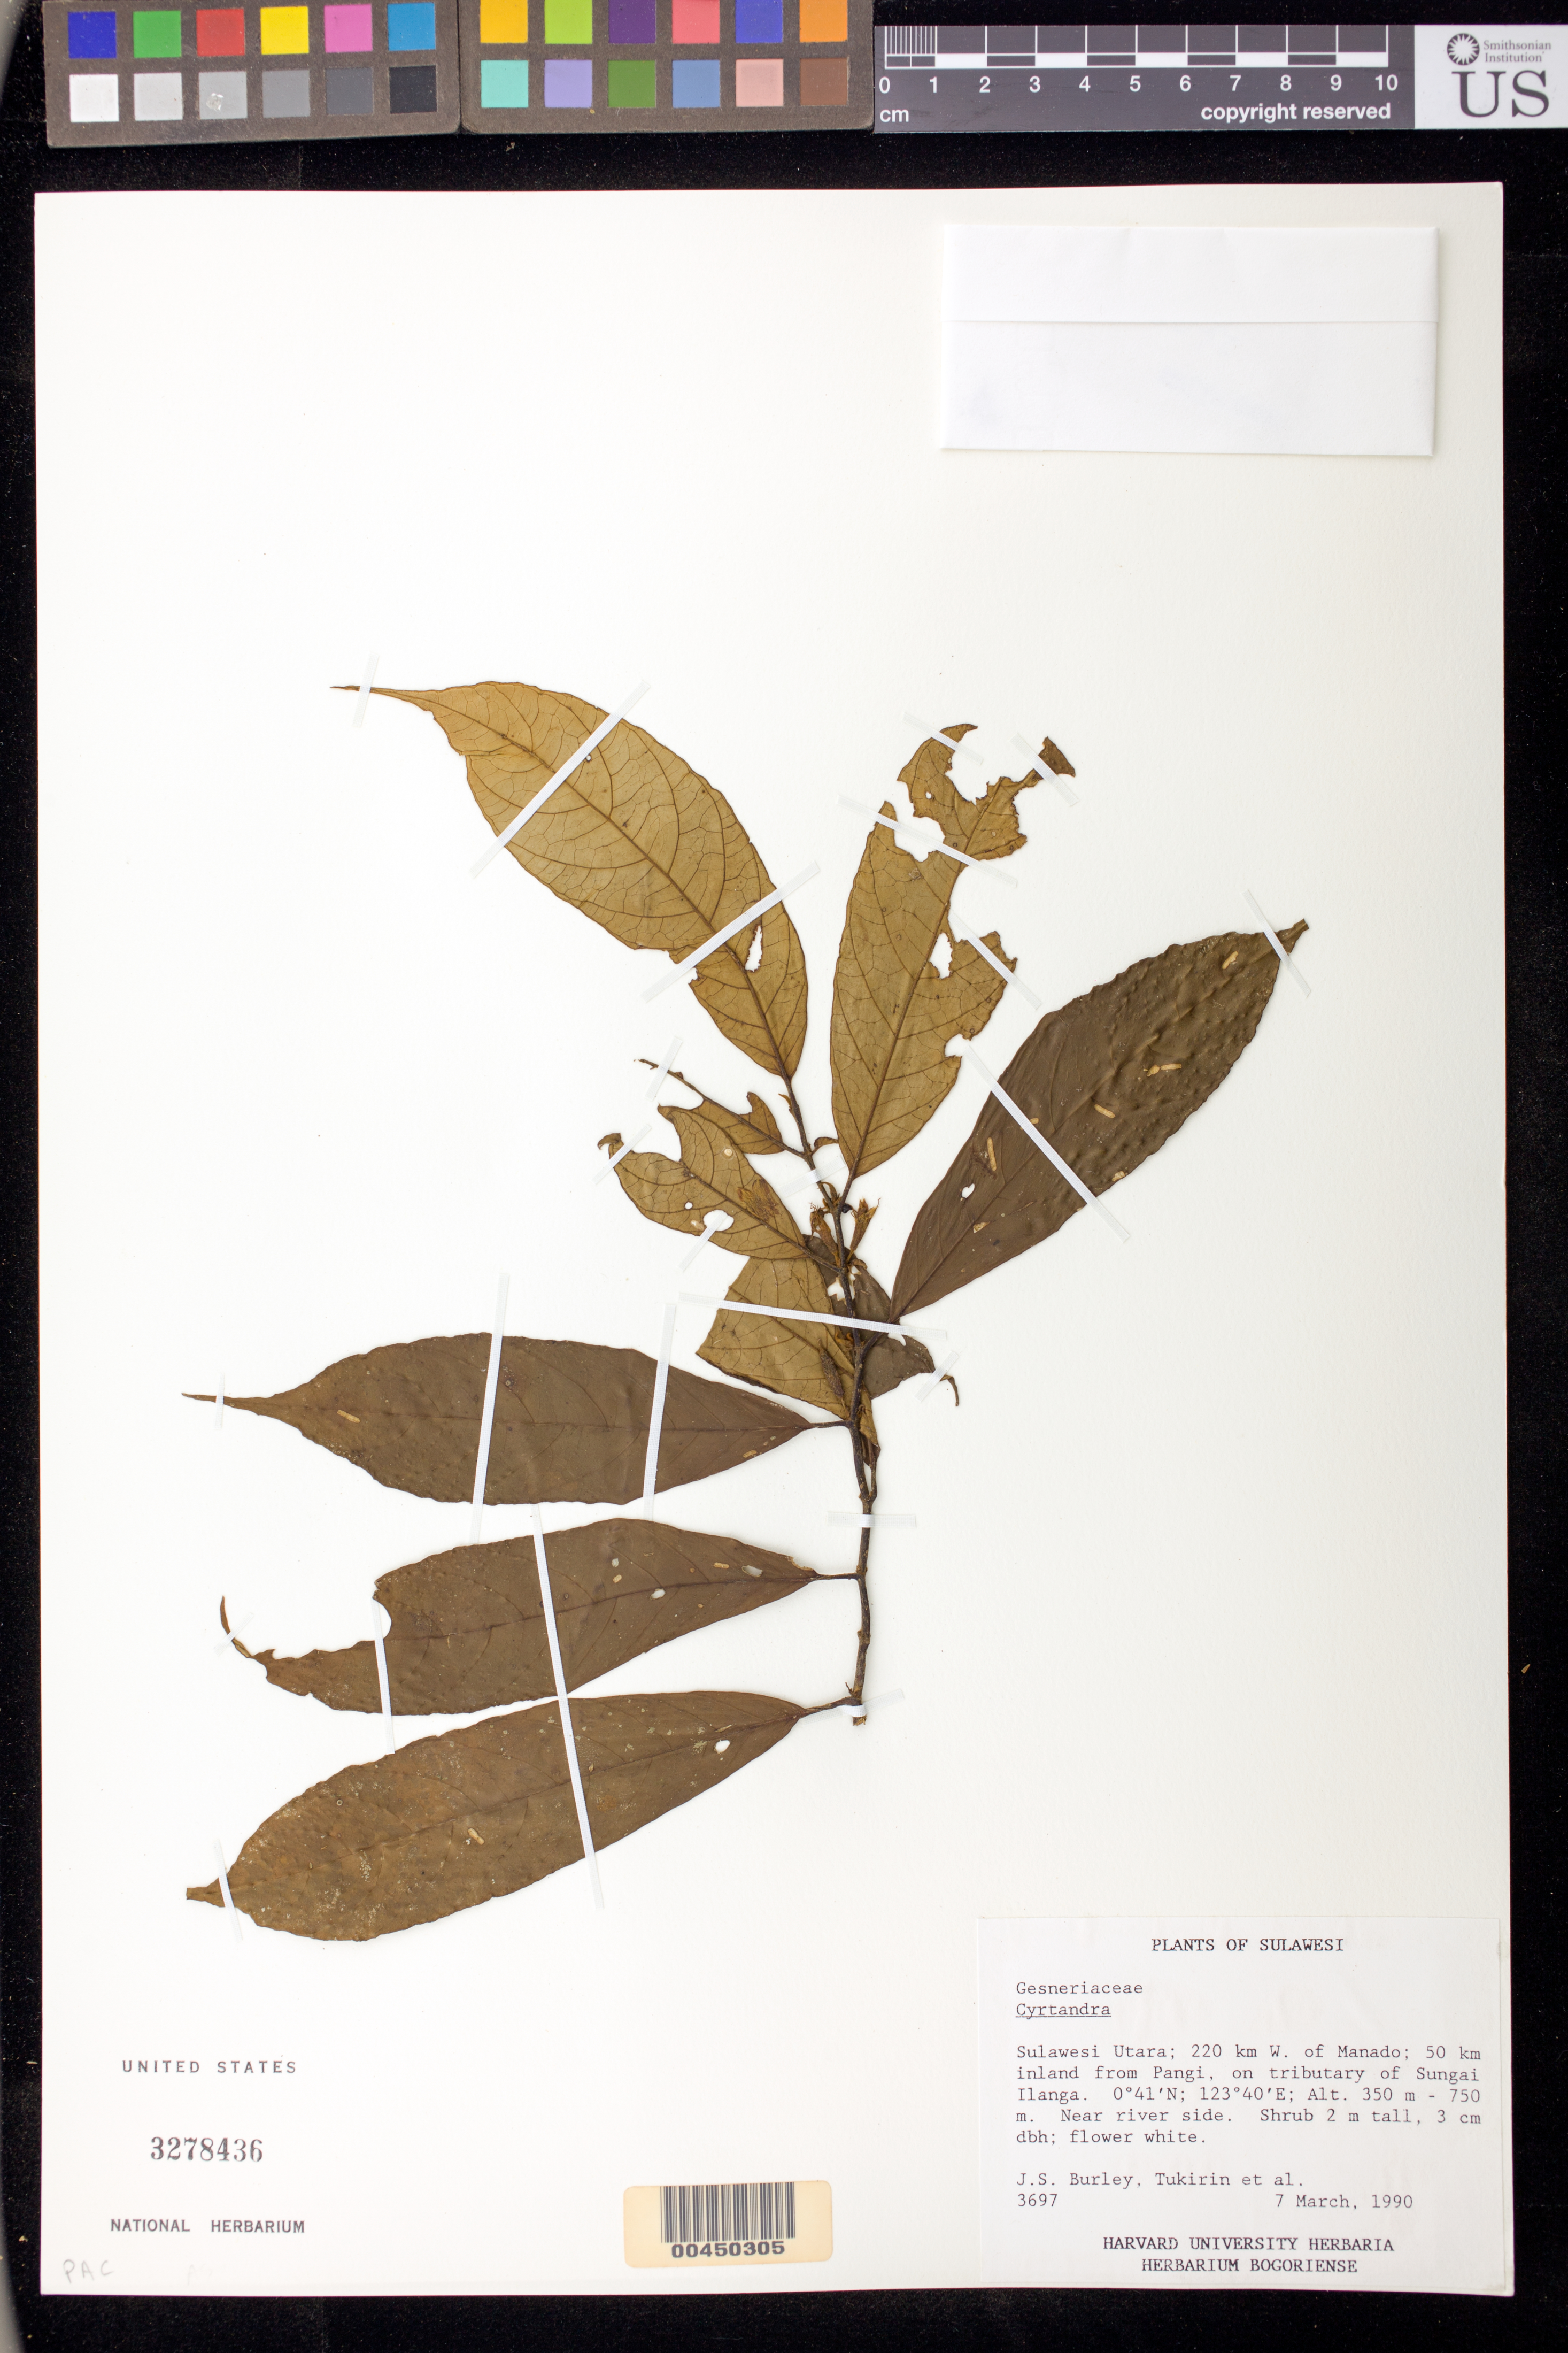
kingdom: Plantae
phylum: Tracheophyta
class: Magnoliopsida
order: Lamiales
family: Gesneriaceae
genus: Cyrtandra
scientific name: Cyrtandra widjajae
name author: Karton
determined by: Skog, Laurence E.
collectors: J. S. Burley, -. Turkirin & et al.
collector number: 3697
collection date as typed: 07 Mar 1990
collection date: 1990-03-07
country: Indonesia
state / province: Sulawesi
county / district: Sulawesi Utara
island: Sulawesi [Celebes]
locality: W of Manado, Pangi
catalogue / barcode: US 3278436